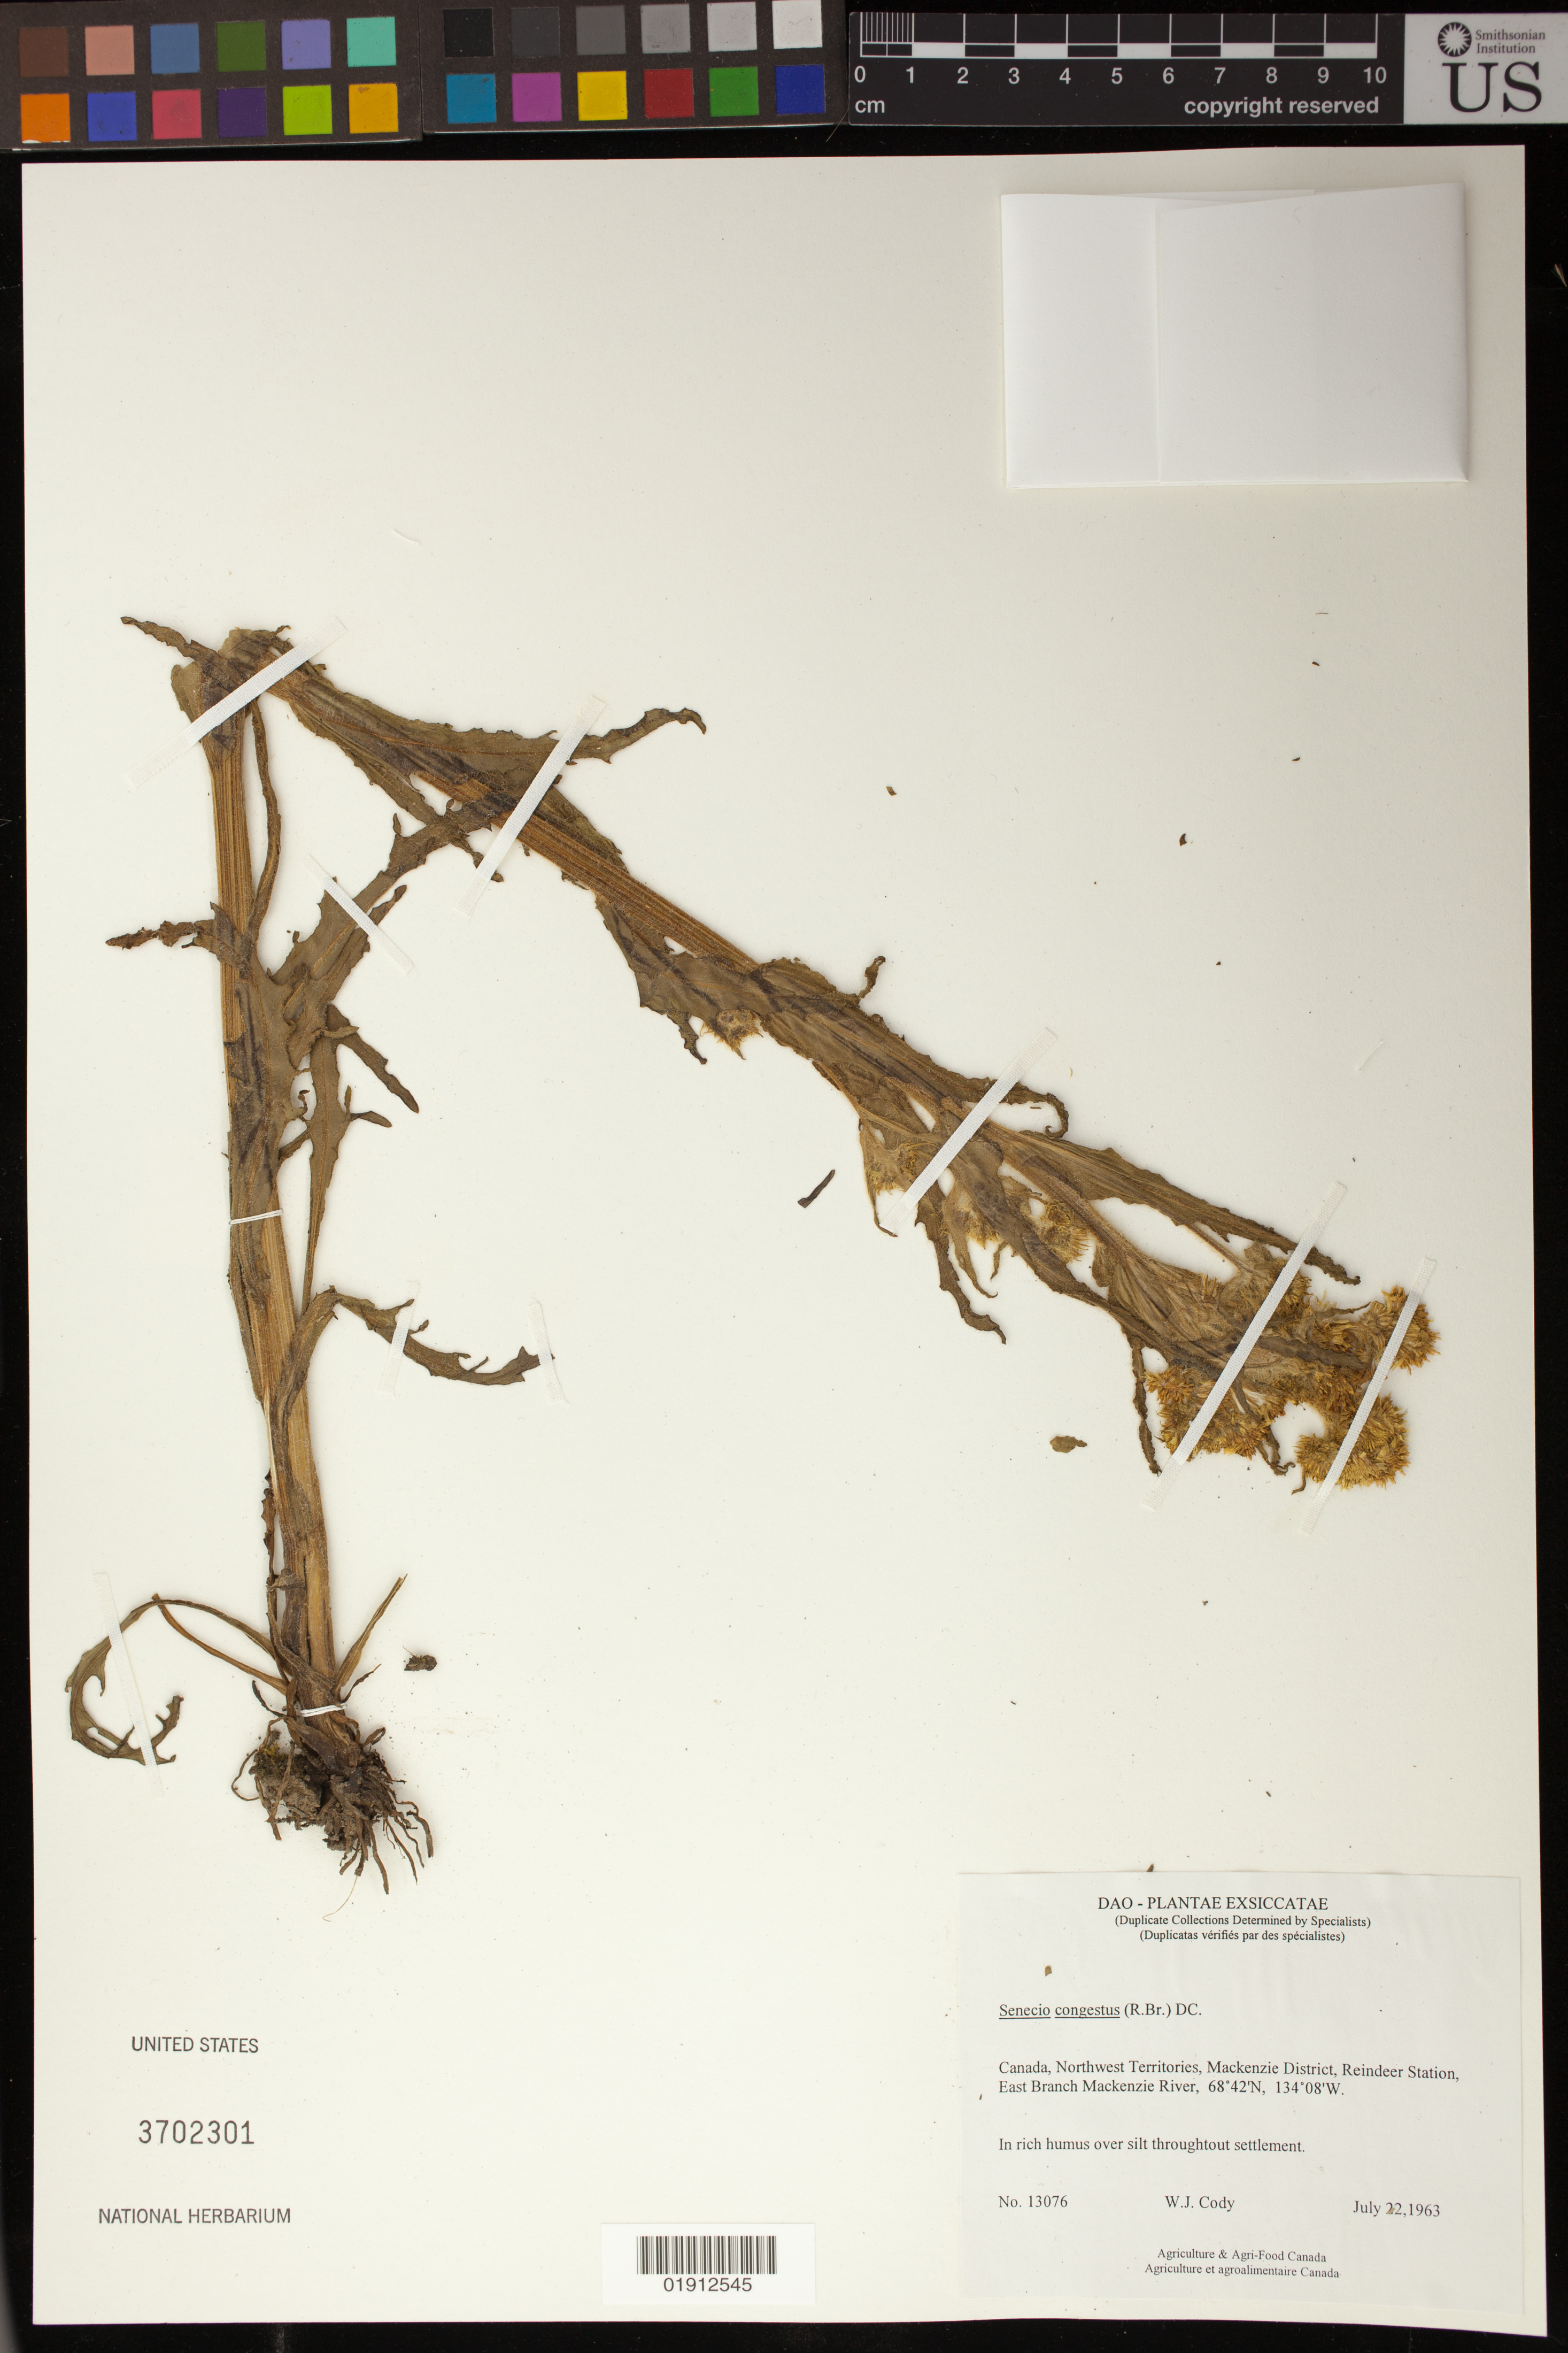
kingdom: Plantae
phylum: Tracheophyta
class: Magnoliopsida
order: Asterales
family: Asteraceae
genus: Tephroseris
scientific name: Tephroseris palustris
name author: (L.) Rchb.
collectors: W. Cody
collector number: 13076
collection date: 1963-07-22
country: Canada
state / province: Northwest Territories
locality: Mackenzie District, Reindeer Station, East Branch Mackenzie River.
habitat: In rich humus ove silt throughout settlement.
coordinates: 68 42 N, 134 08 W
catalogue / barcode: US 3702301